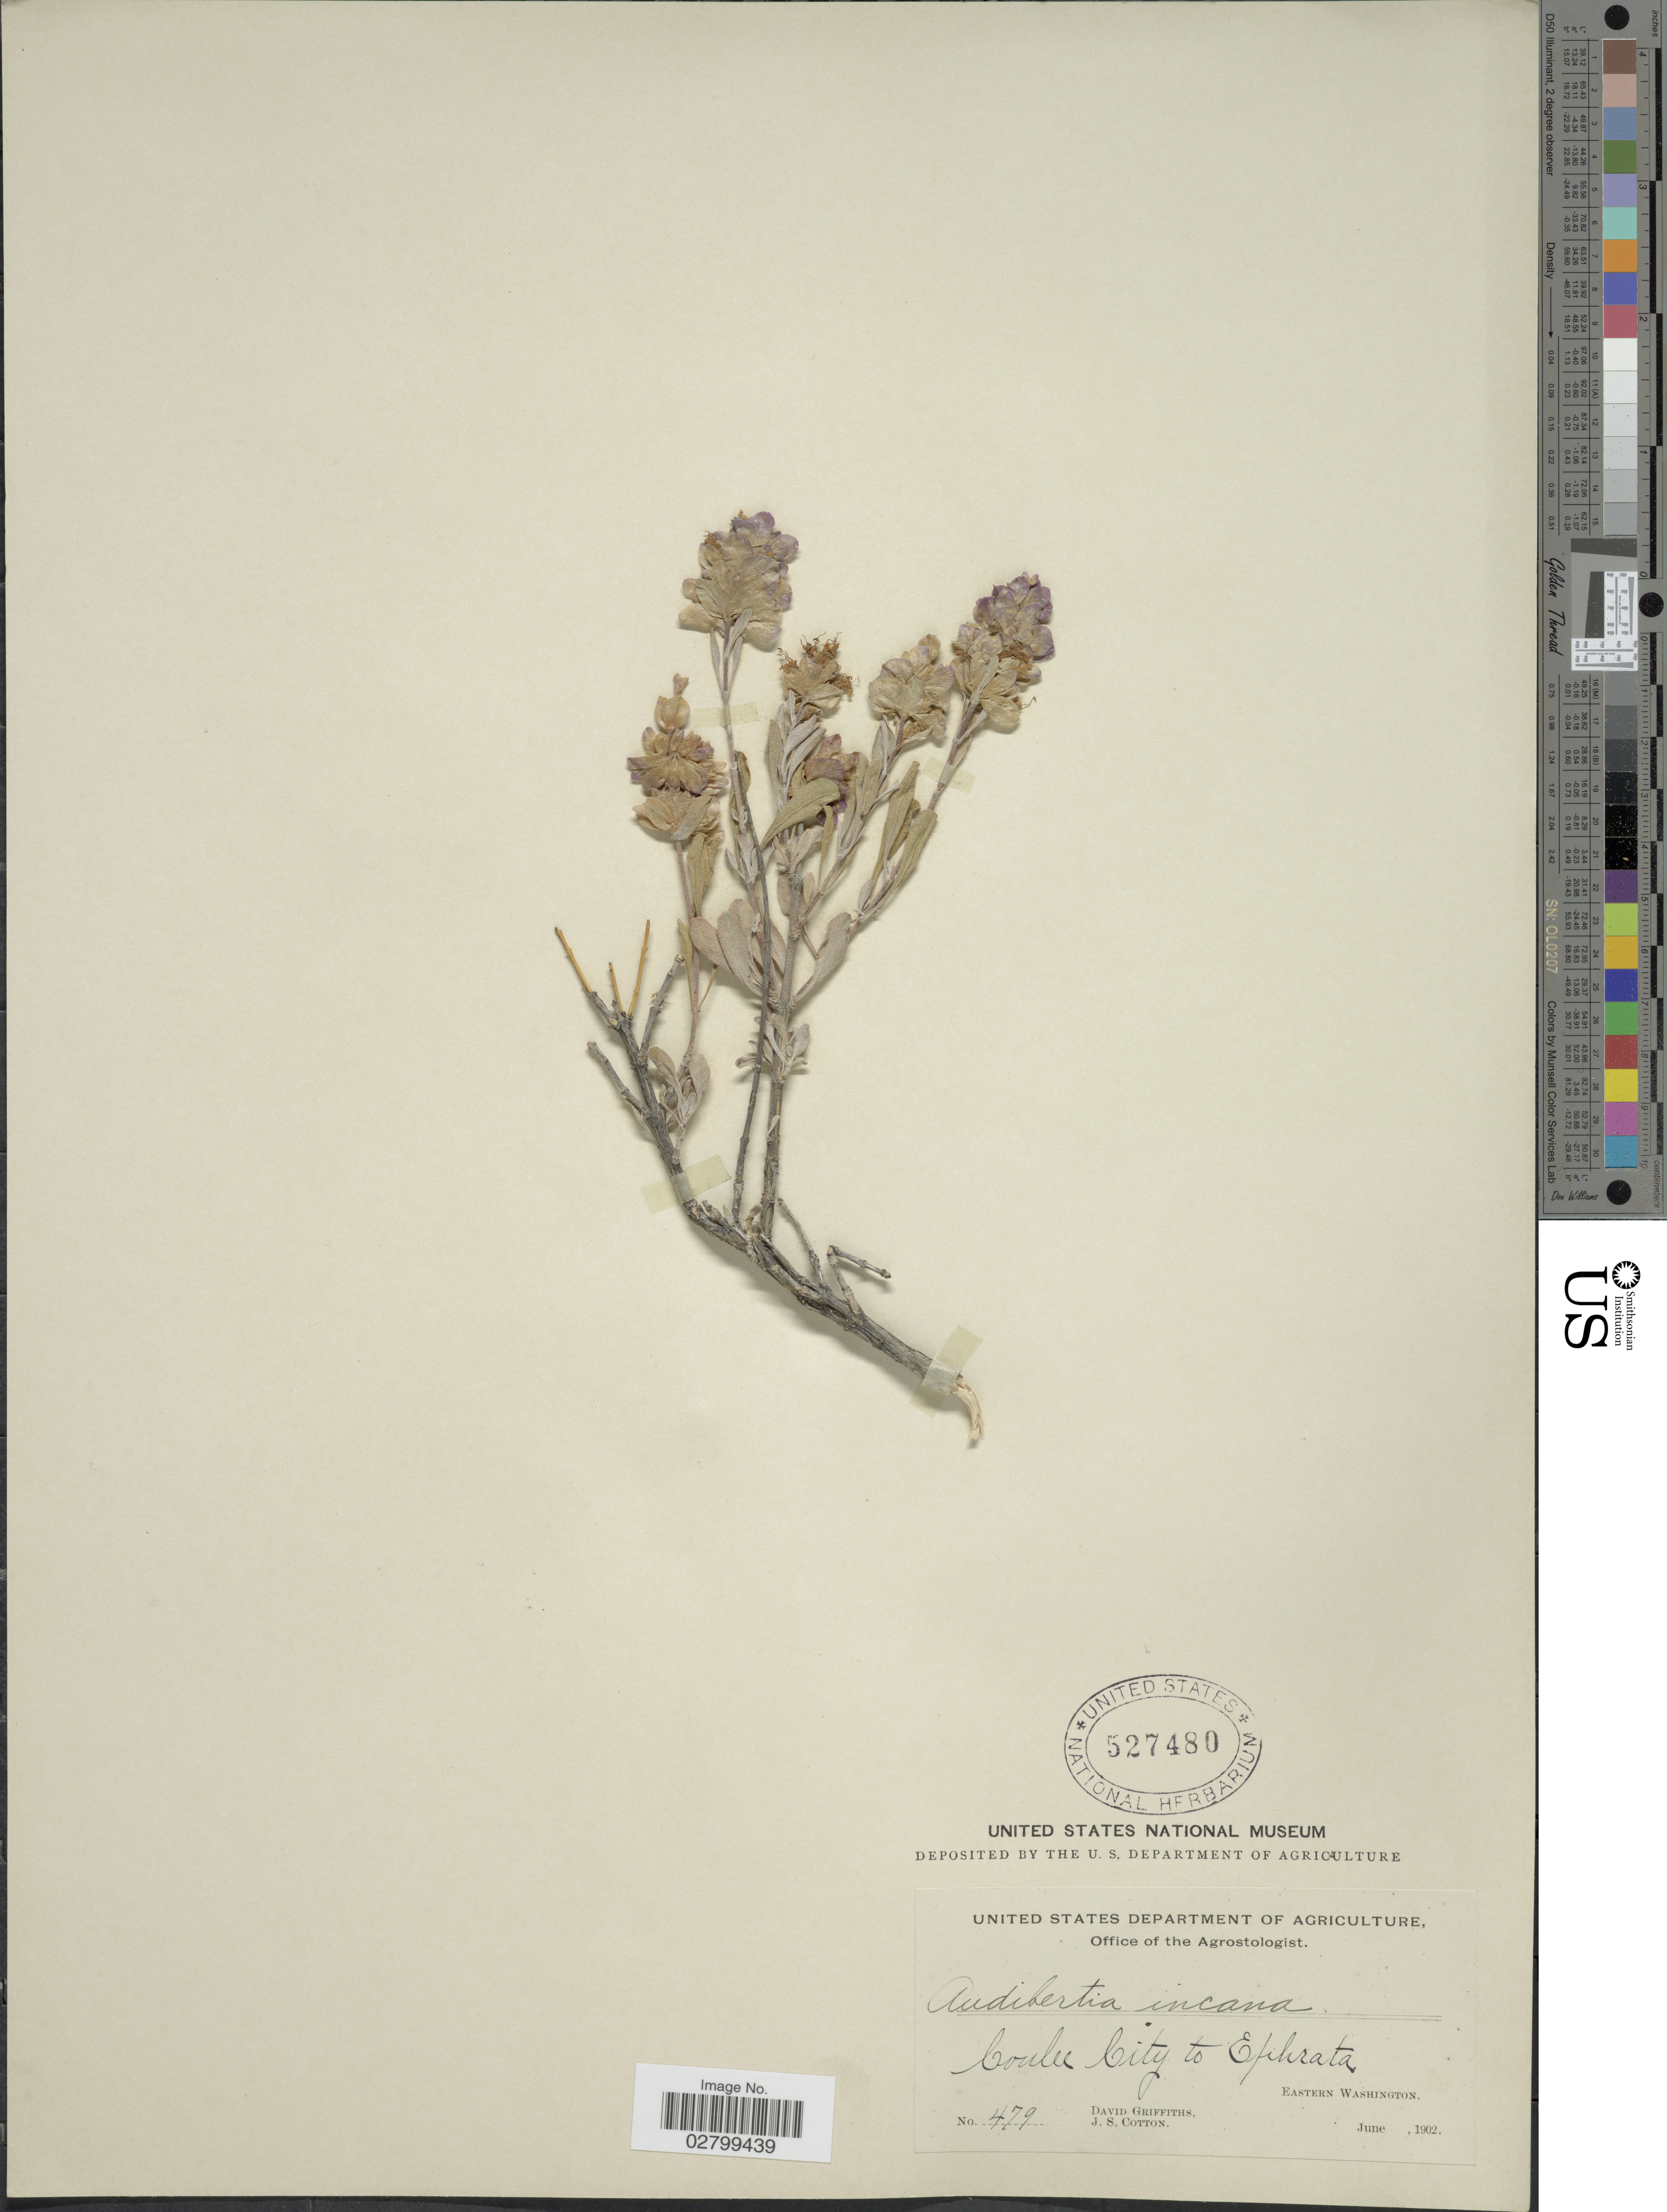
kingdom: Plantae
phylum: Tracheophyta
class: Magnoliopsida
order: Lamiales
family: Lamiaceae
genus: Salvia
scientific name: Salvia dorrii var. incana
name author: (Benth.) Strachan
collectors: D. Griffiths & J. S. Cotton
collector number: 479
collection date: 1902-06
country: United States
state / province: Washington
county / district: Grant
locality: Coulee City to Ephrata. Eastern Washington.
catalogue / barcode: US 527480